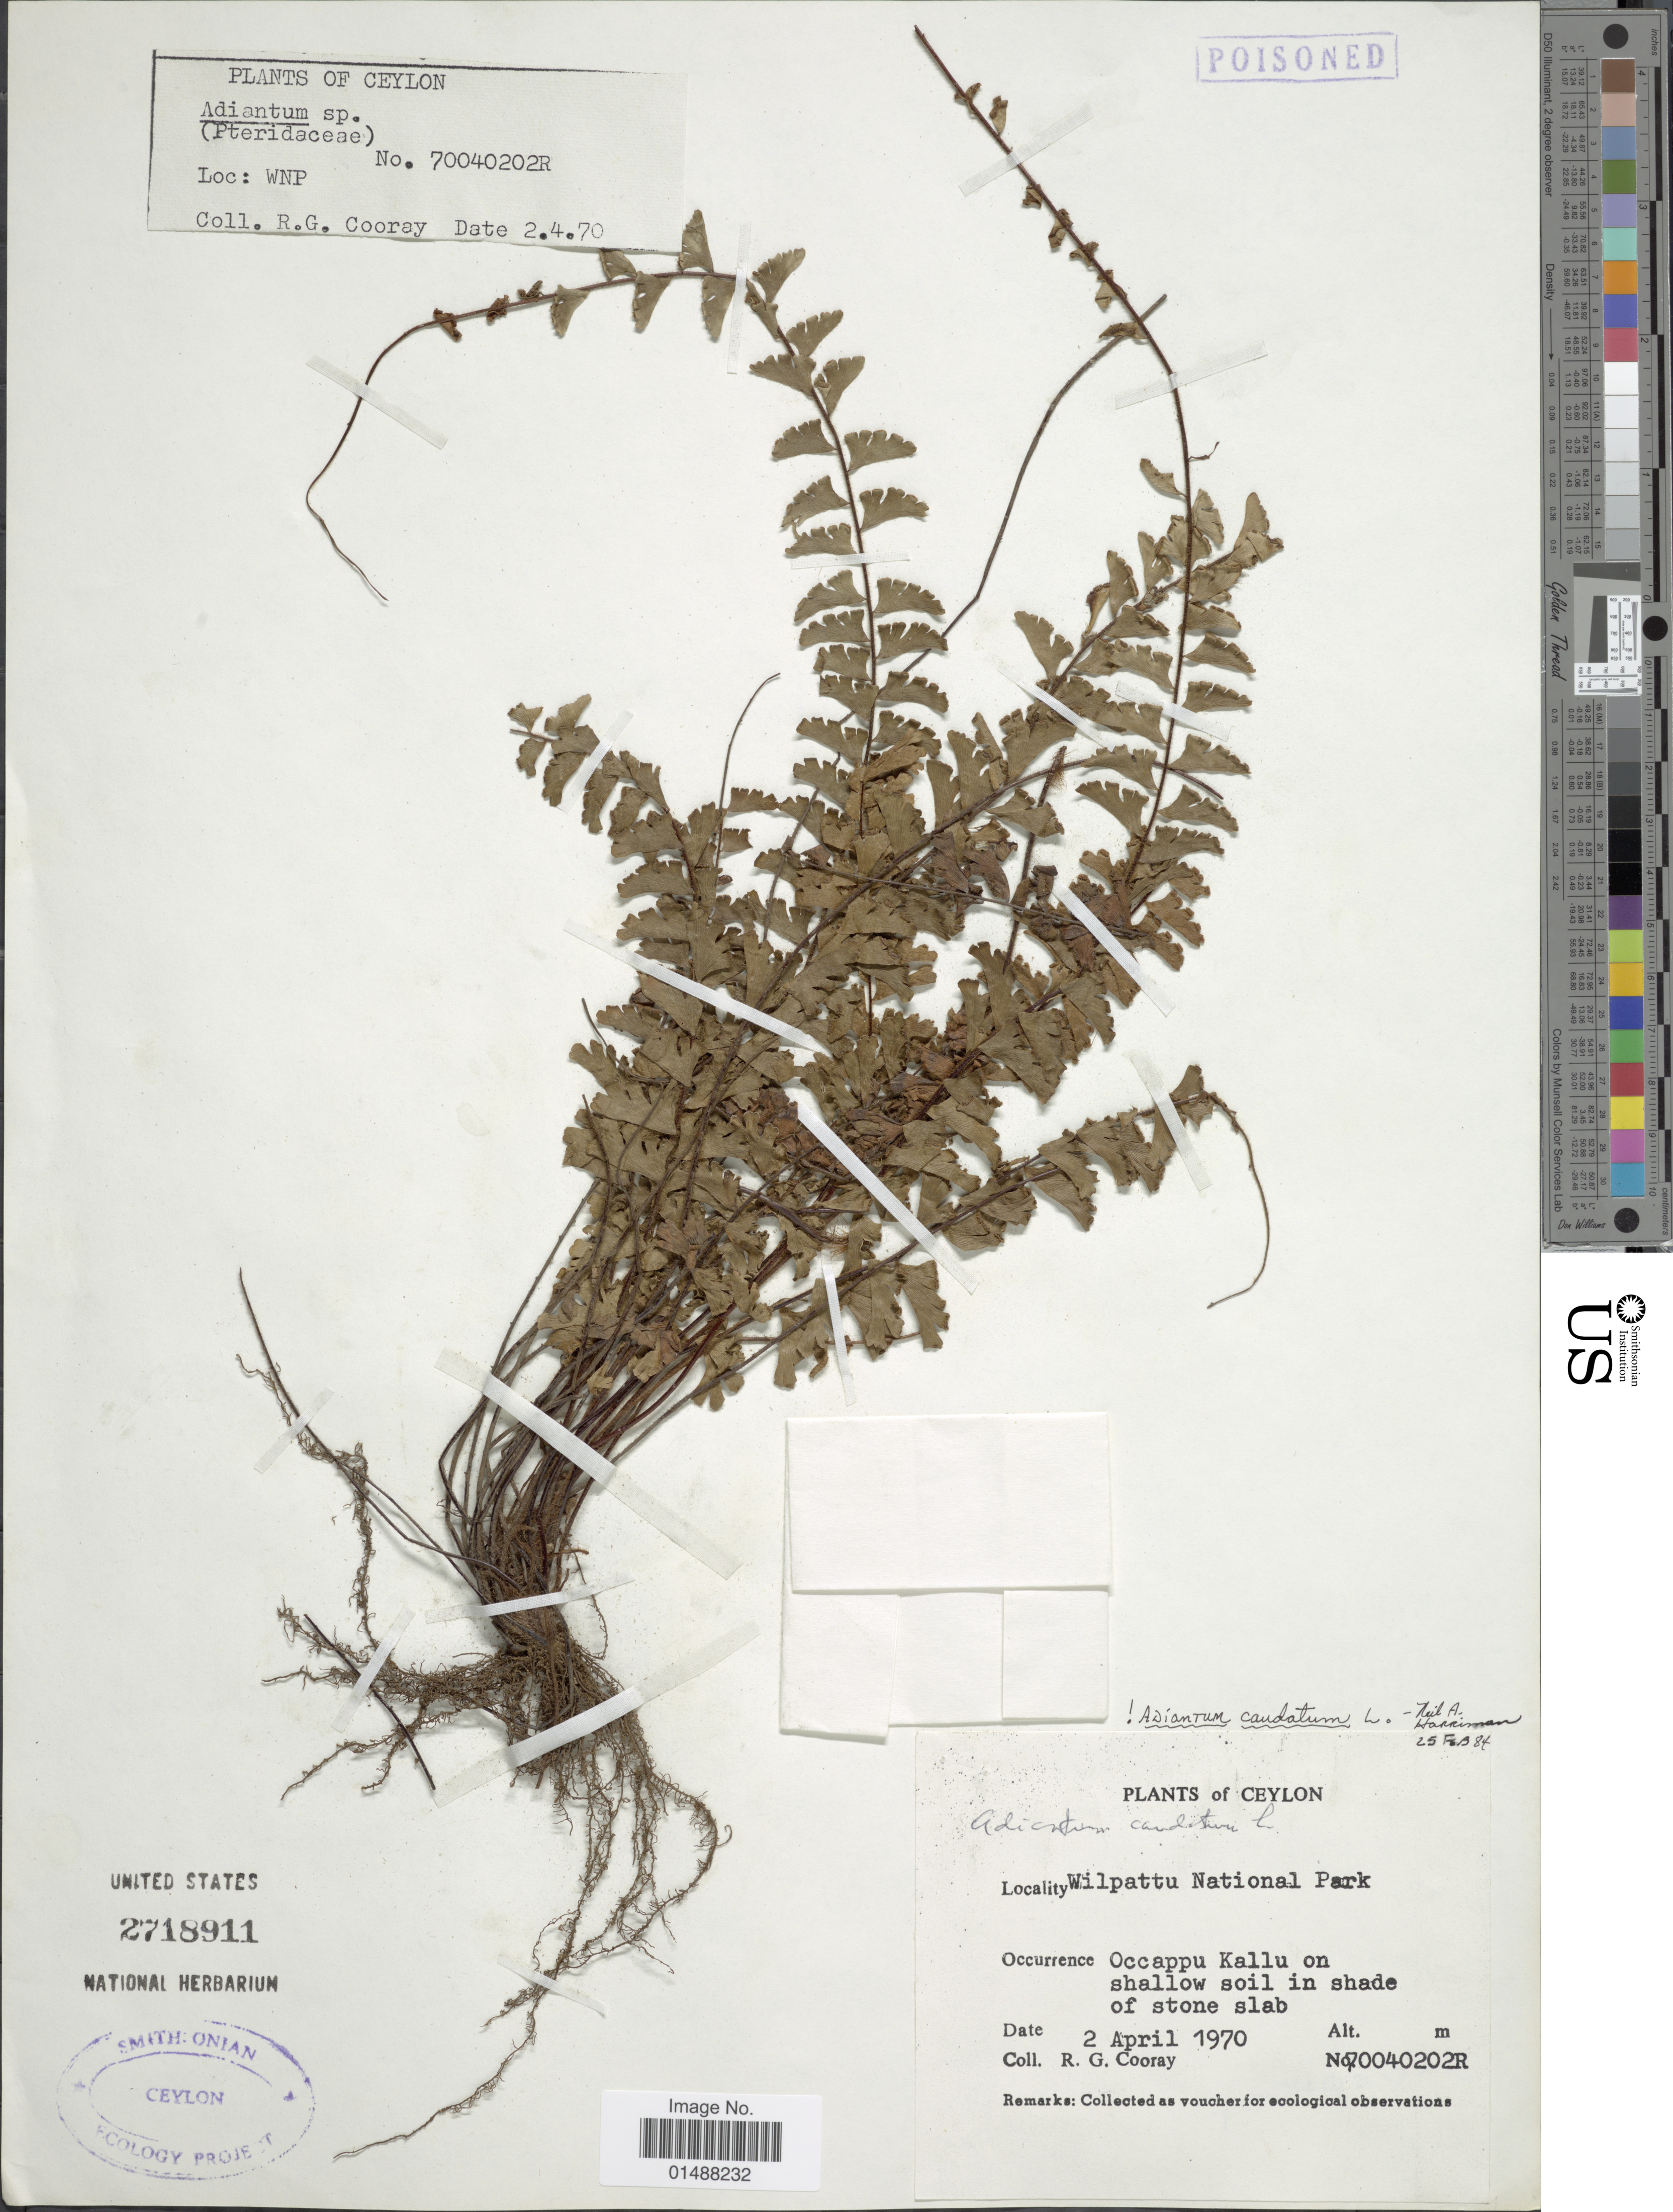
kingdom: Plantae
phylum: Tracheophyta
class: Polypodiopsida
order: Polypodiales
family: Pteridaceae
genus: Adiantum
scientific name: Adiantum caudatum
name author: L.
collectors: R. Cooray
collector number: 70040202R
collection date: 1970-04-02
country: Sri Lanka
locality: Occapu Kallu on shallow soil in shade of stone slab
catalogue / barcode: US 2718911